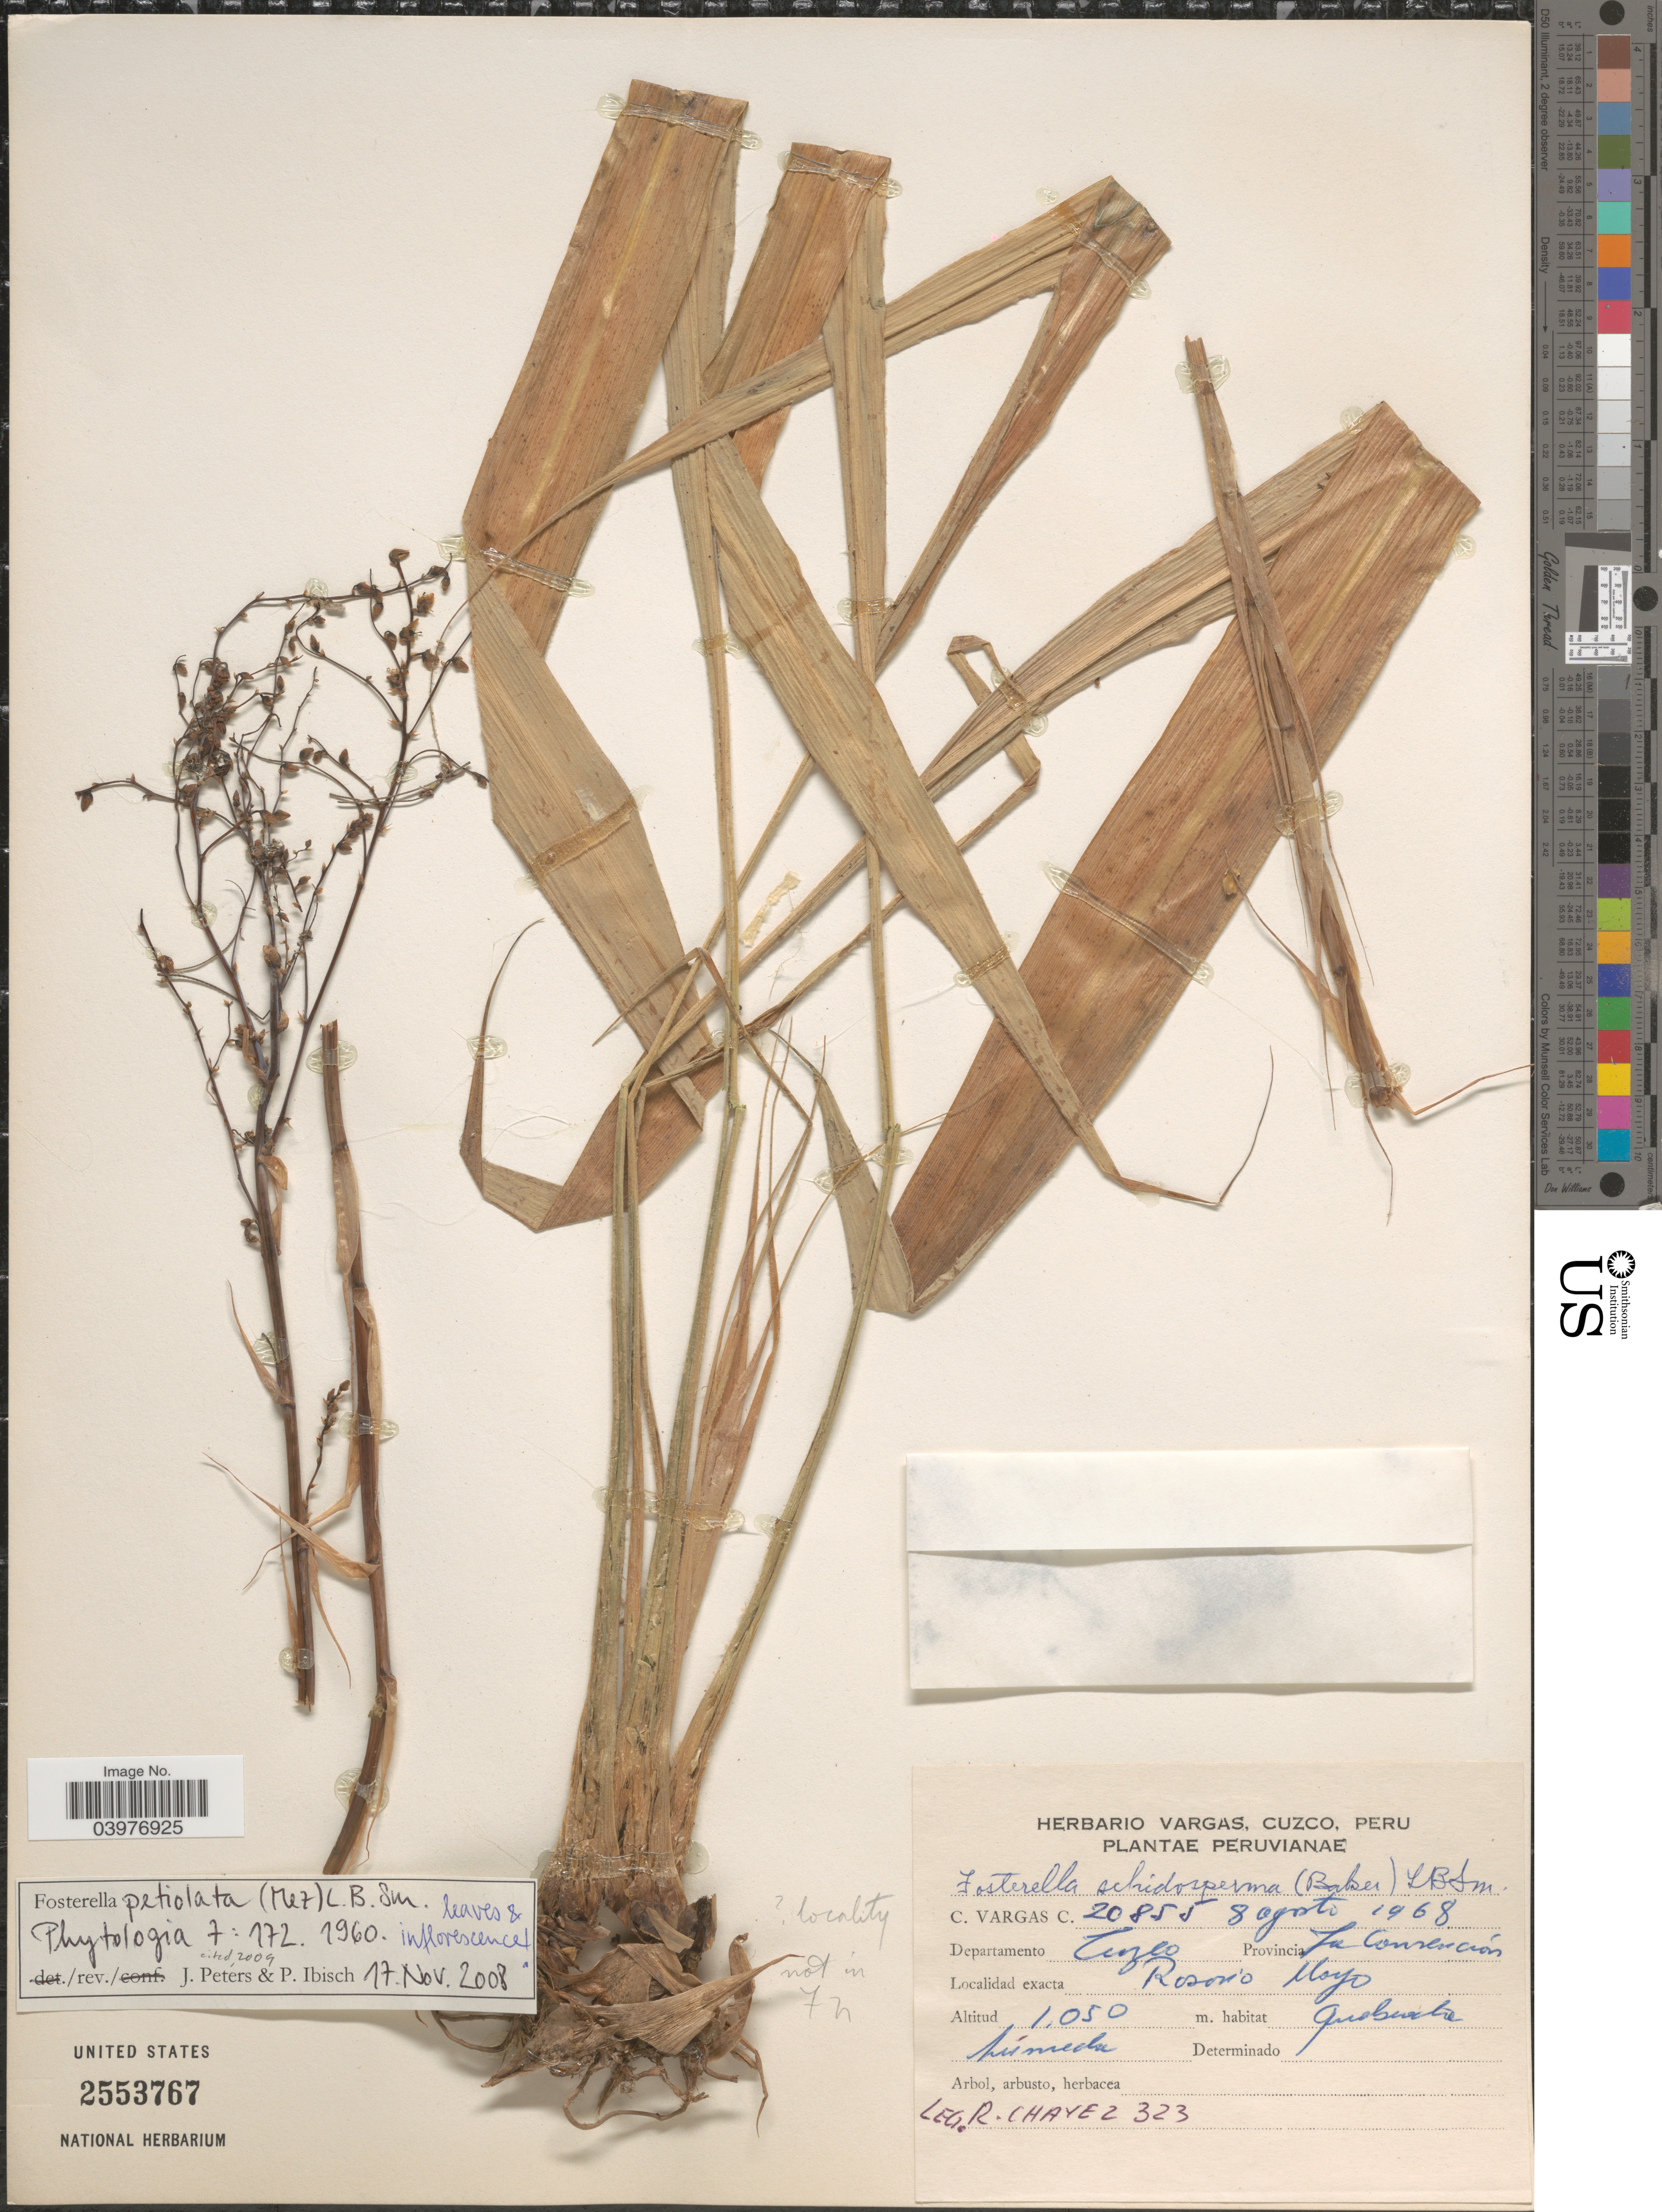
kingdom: Plantae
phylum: Tracheophyta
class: Liliopsida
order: Poales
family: Bromeliaceae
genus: Fosterella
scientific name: Fosterella petiolata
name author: (Mez) L.B. Sm.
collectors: R. Chávez & C. Vargas C.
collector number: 323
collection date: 1968-08-08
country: Peru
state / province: Cusco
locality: Departamento Cuzco. La Convención. Rosario Mayo.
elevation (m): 1050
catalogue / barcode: US 2553767